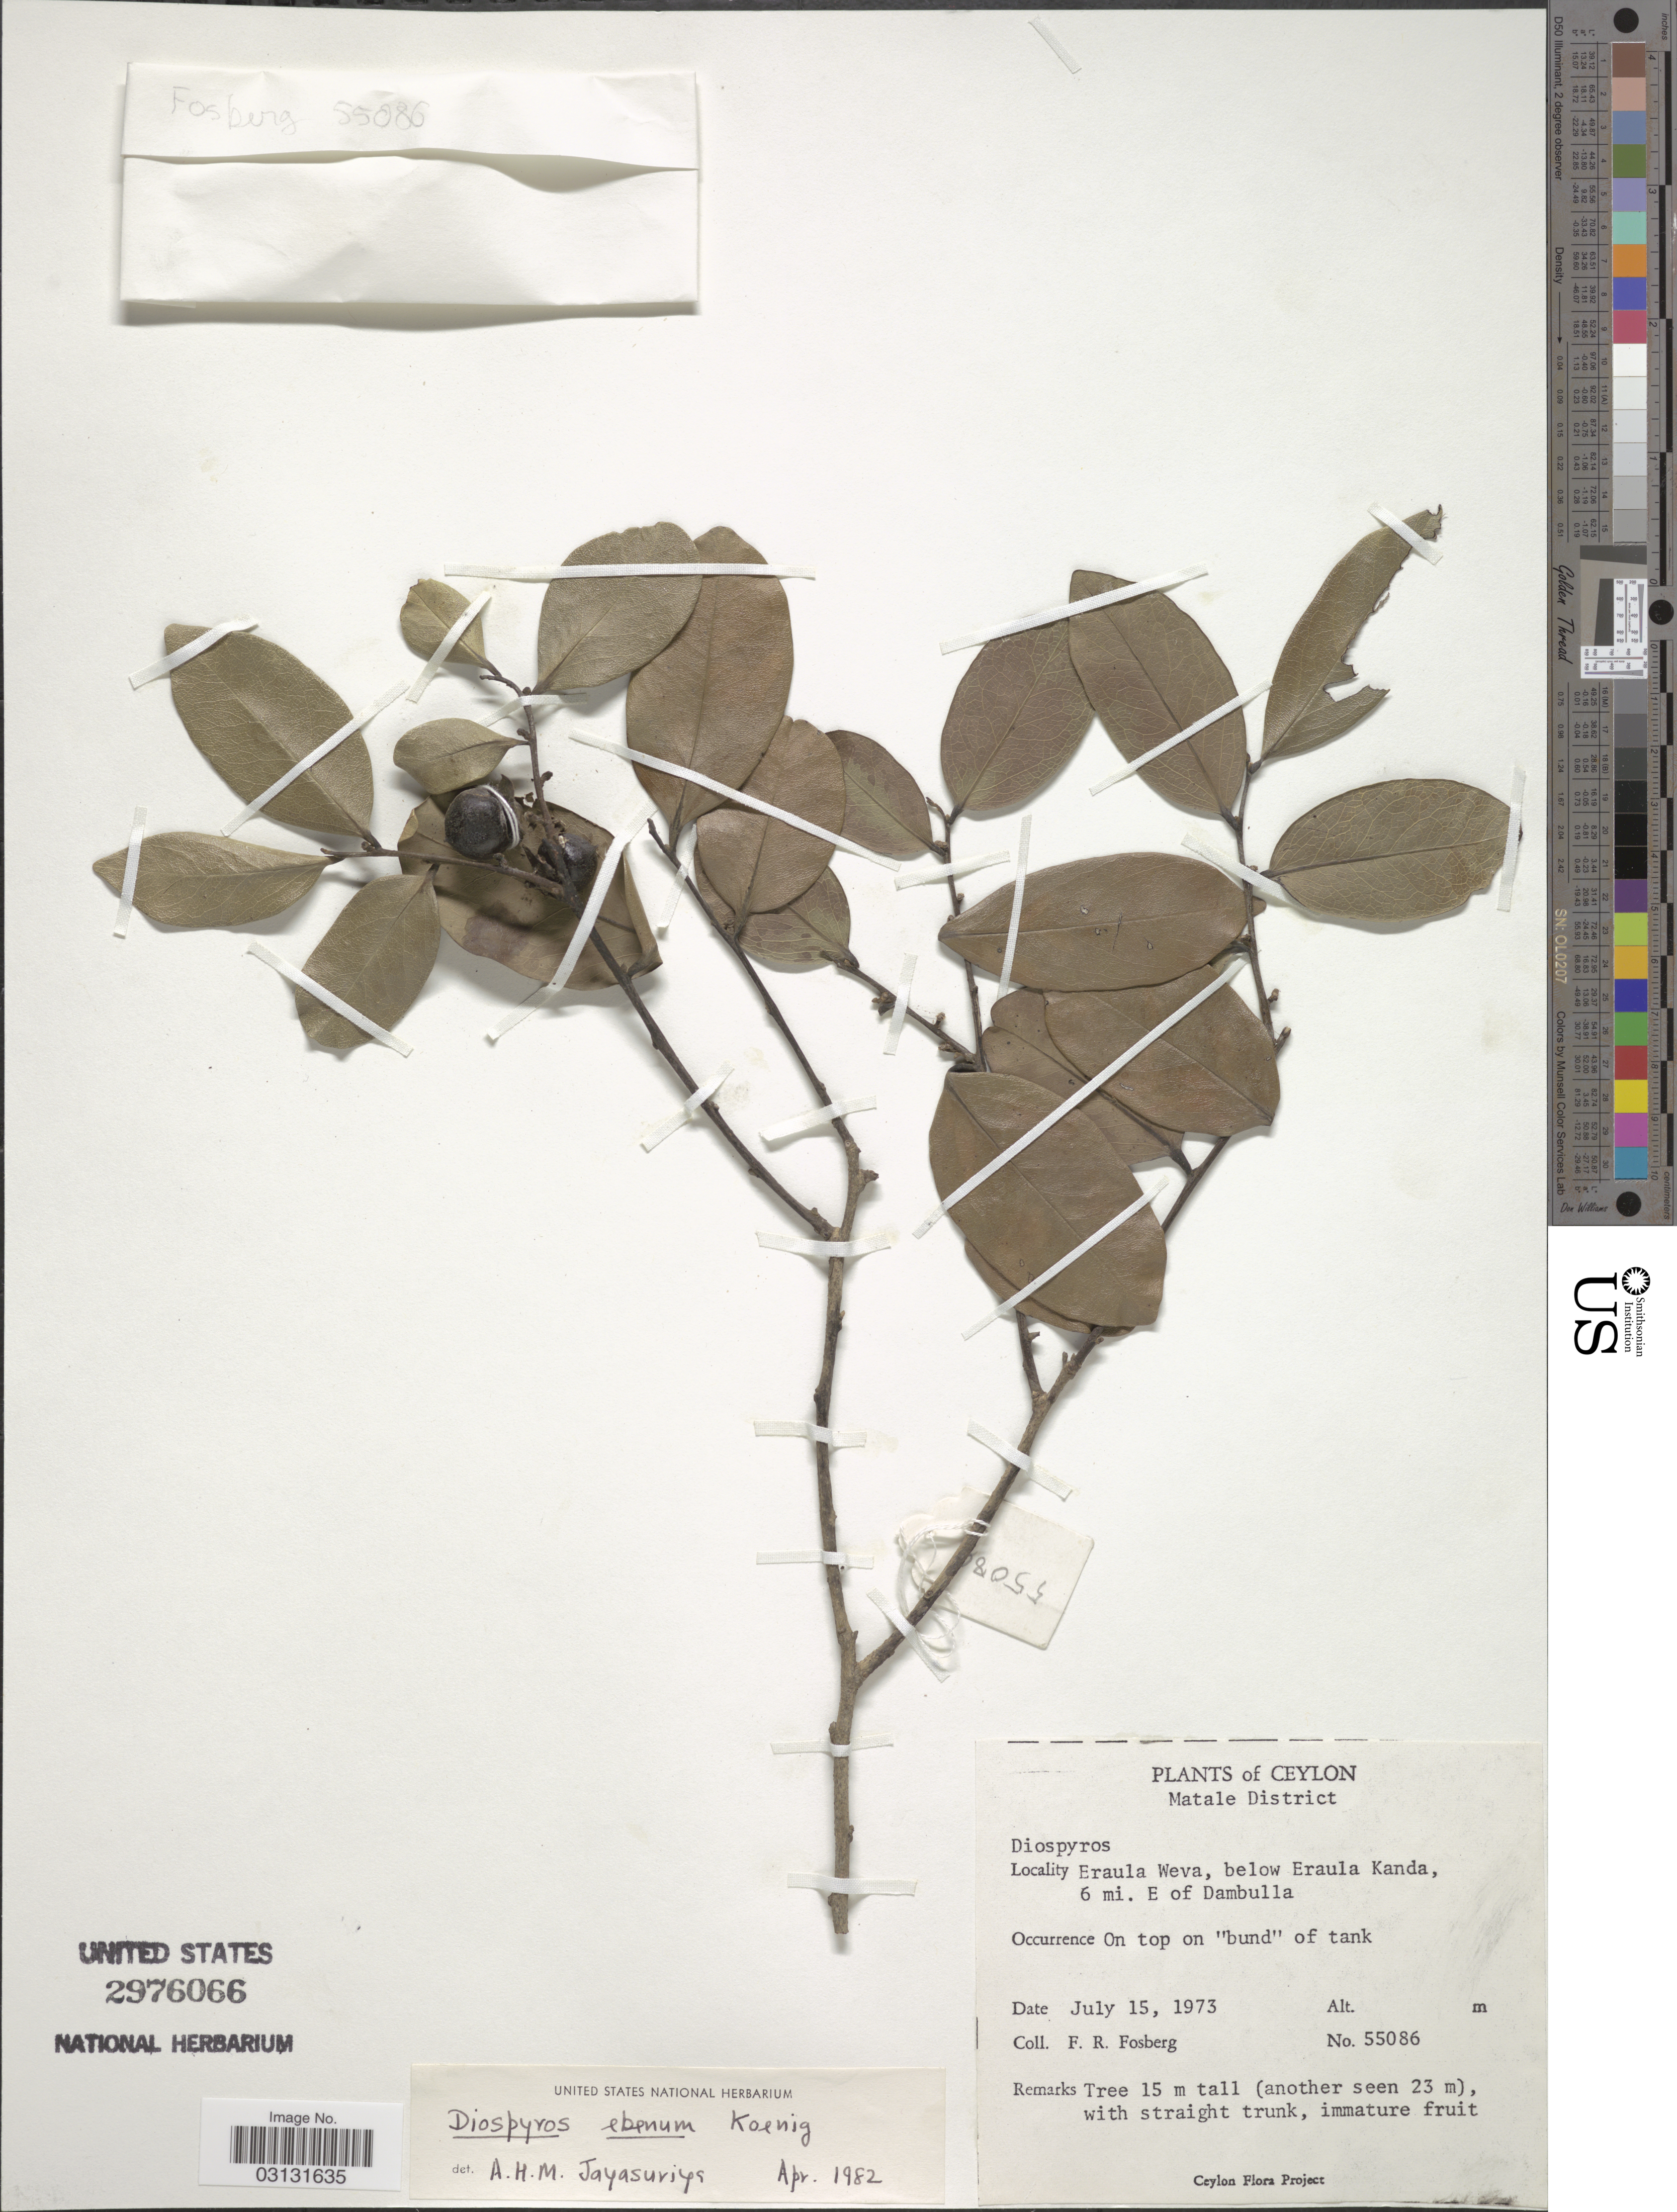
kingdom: Plantae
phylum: Tracheophyta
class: Magnoliopsida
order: Ericales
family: Ebenaceae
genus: Diospyros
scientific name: Diospyros ebenum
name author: J. Koenig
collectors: F. R. Fosberg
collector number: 55086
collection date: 1973-07-15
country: Sri Lanka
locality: Ceylon. Matale District. Eraula Weva, below Eraula Kanda, 6 mi. E. of Dambulla.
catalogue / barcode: US 2976066